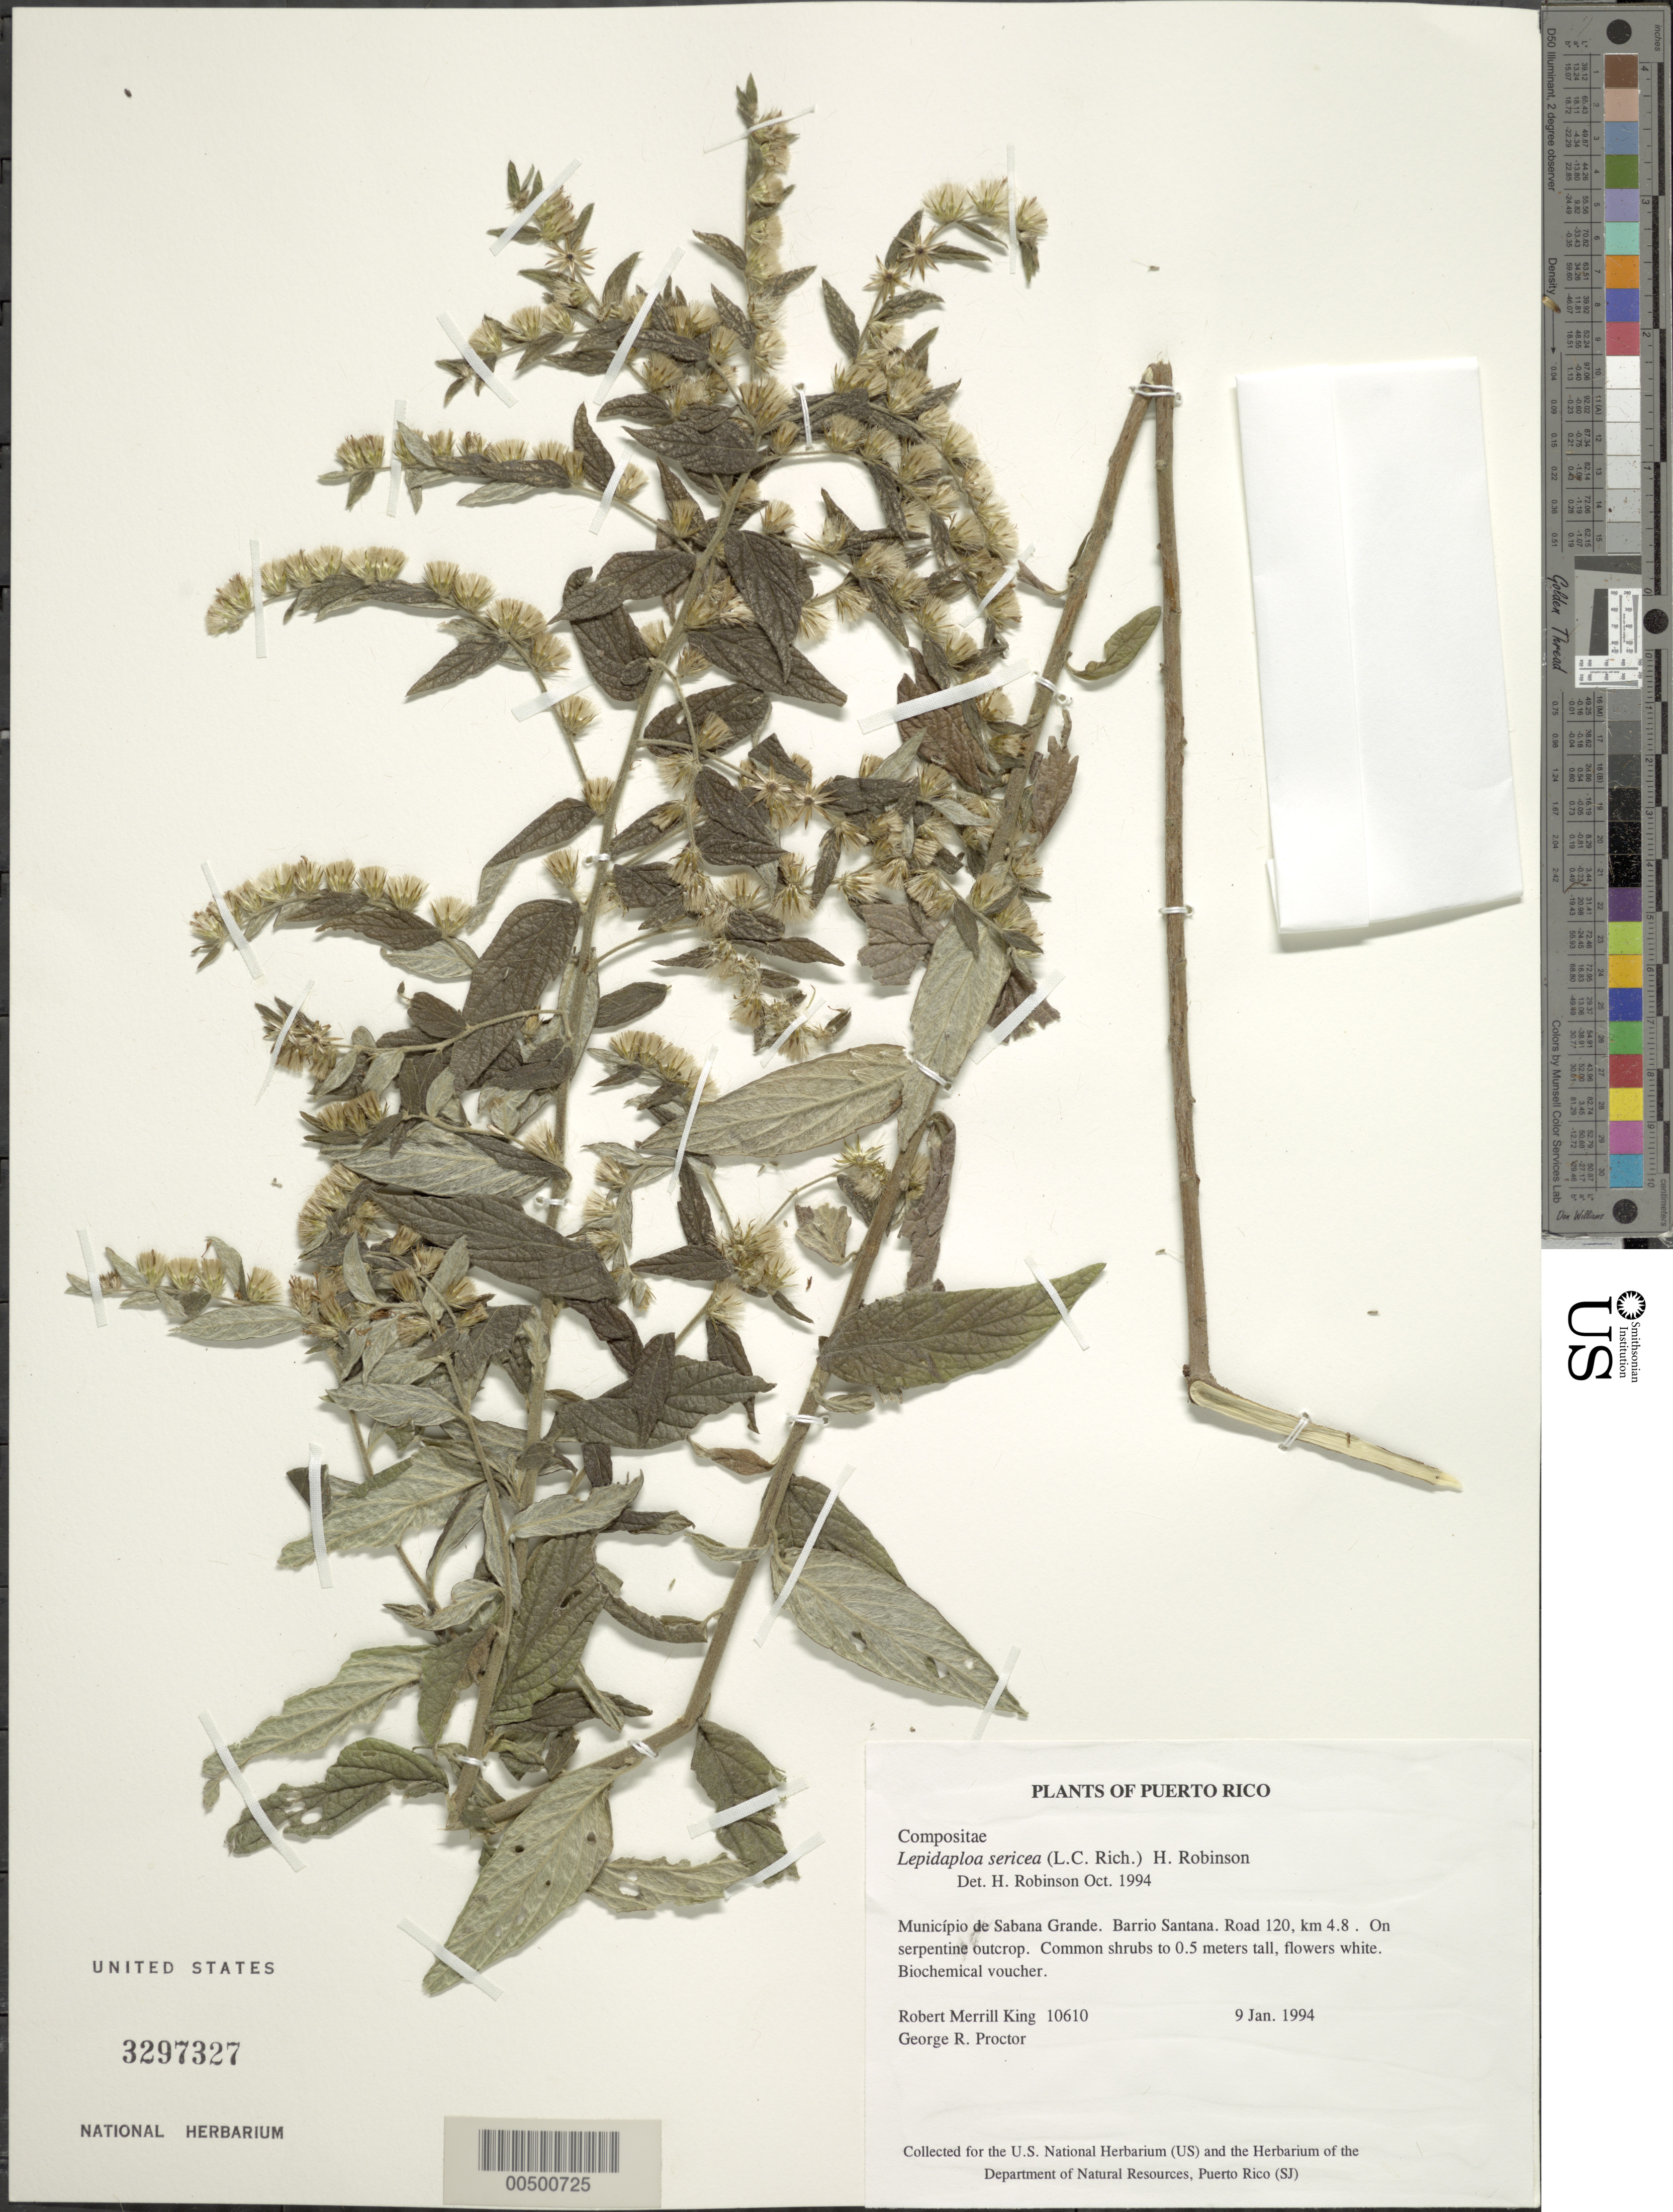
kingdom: Plantae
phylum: Tracheophyta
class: Magnoliopsida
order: Asterales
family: Asteraceae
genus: Lepidaploa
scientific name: Lepidaploa sericea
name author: (Rich.) H. Rob.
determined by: Robinson, Harold E., (US)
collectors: R. M. King & G. Proctor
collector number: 10610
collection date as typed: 09 Jan 1994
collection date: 1994-01-09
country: Puerto Rico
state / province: Sabana Grande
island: Greater Antilles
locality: Barrio Santana. Road 120, km 4.8 Sabana Grande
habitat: On serpentine outcrop.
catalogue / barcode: US 3297327